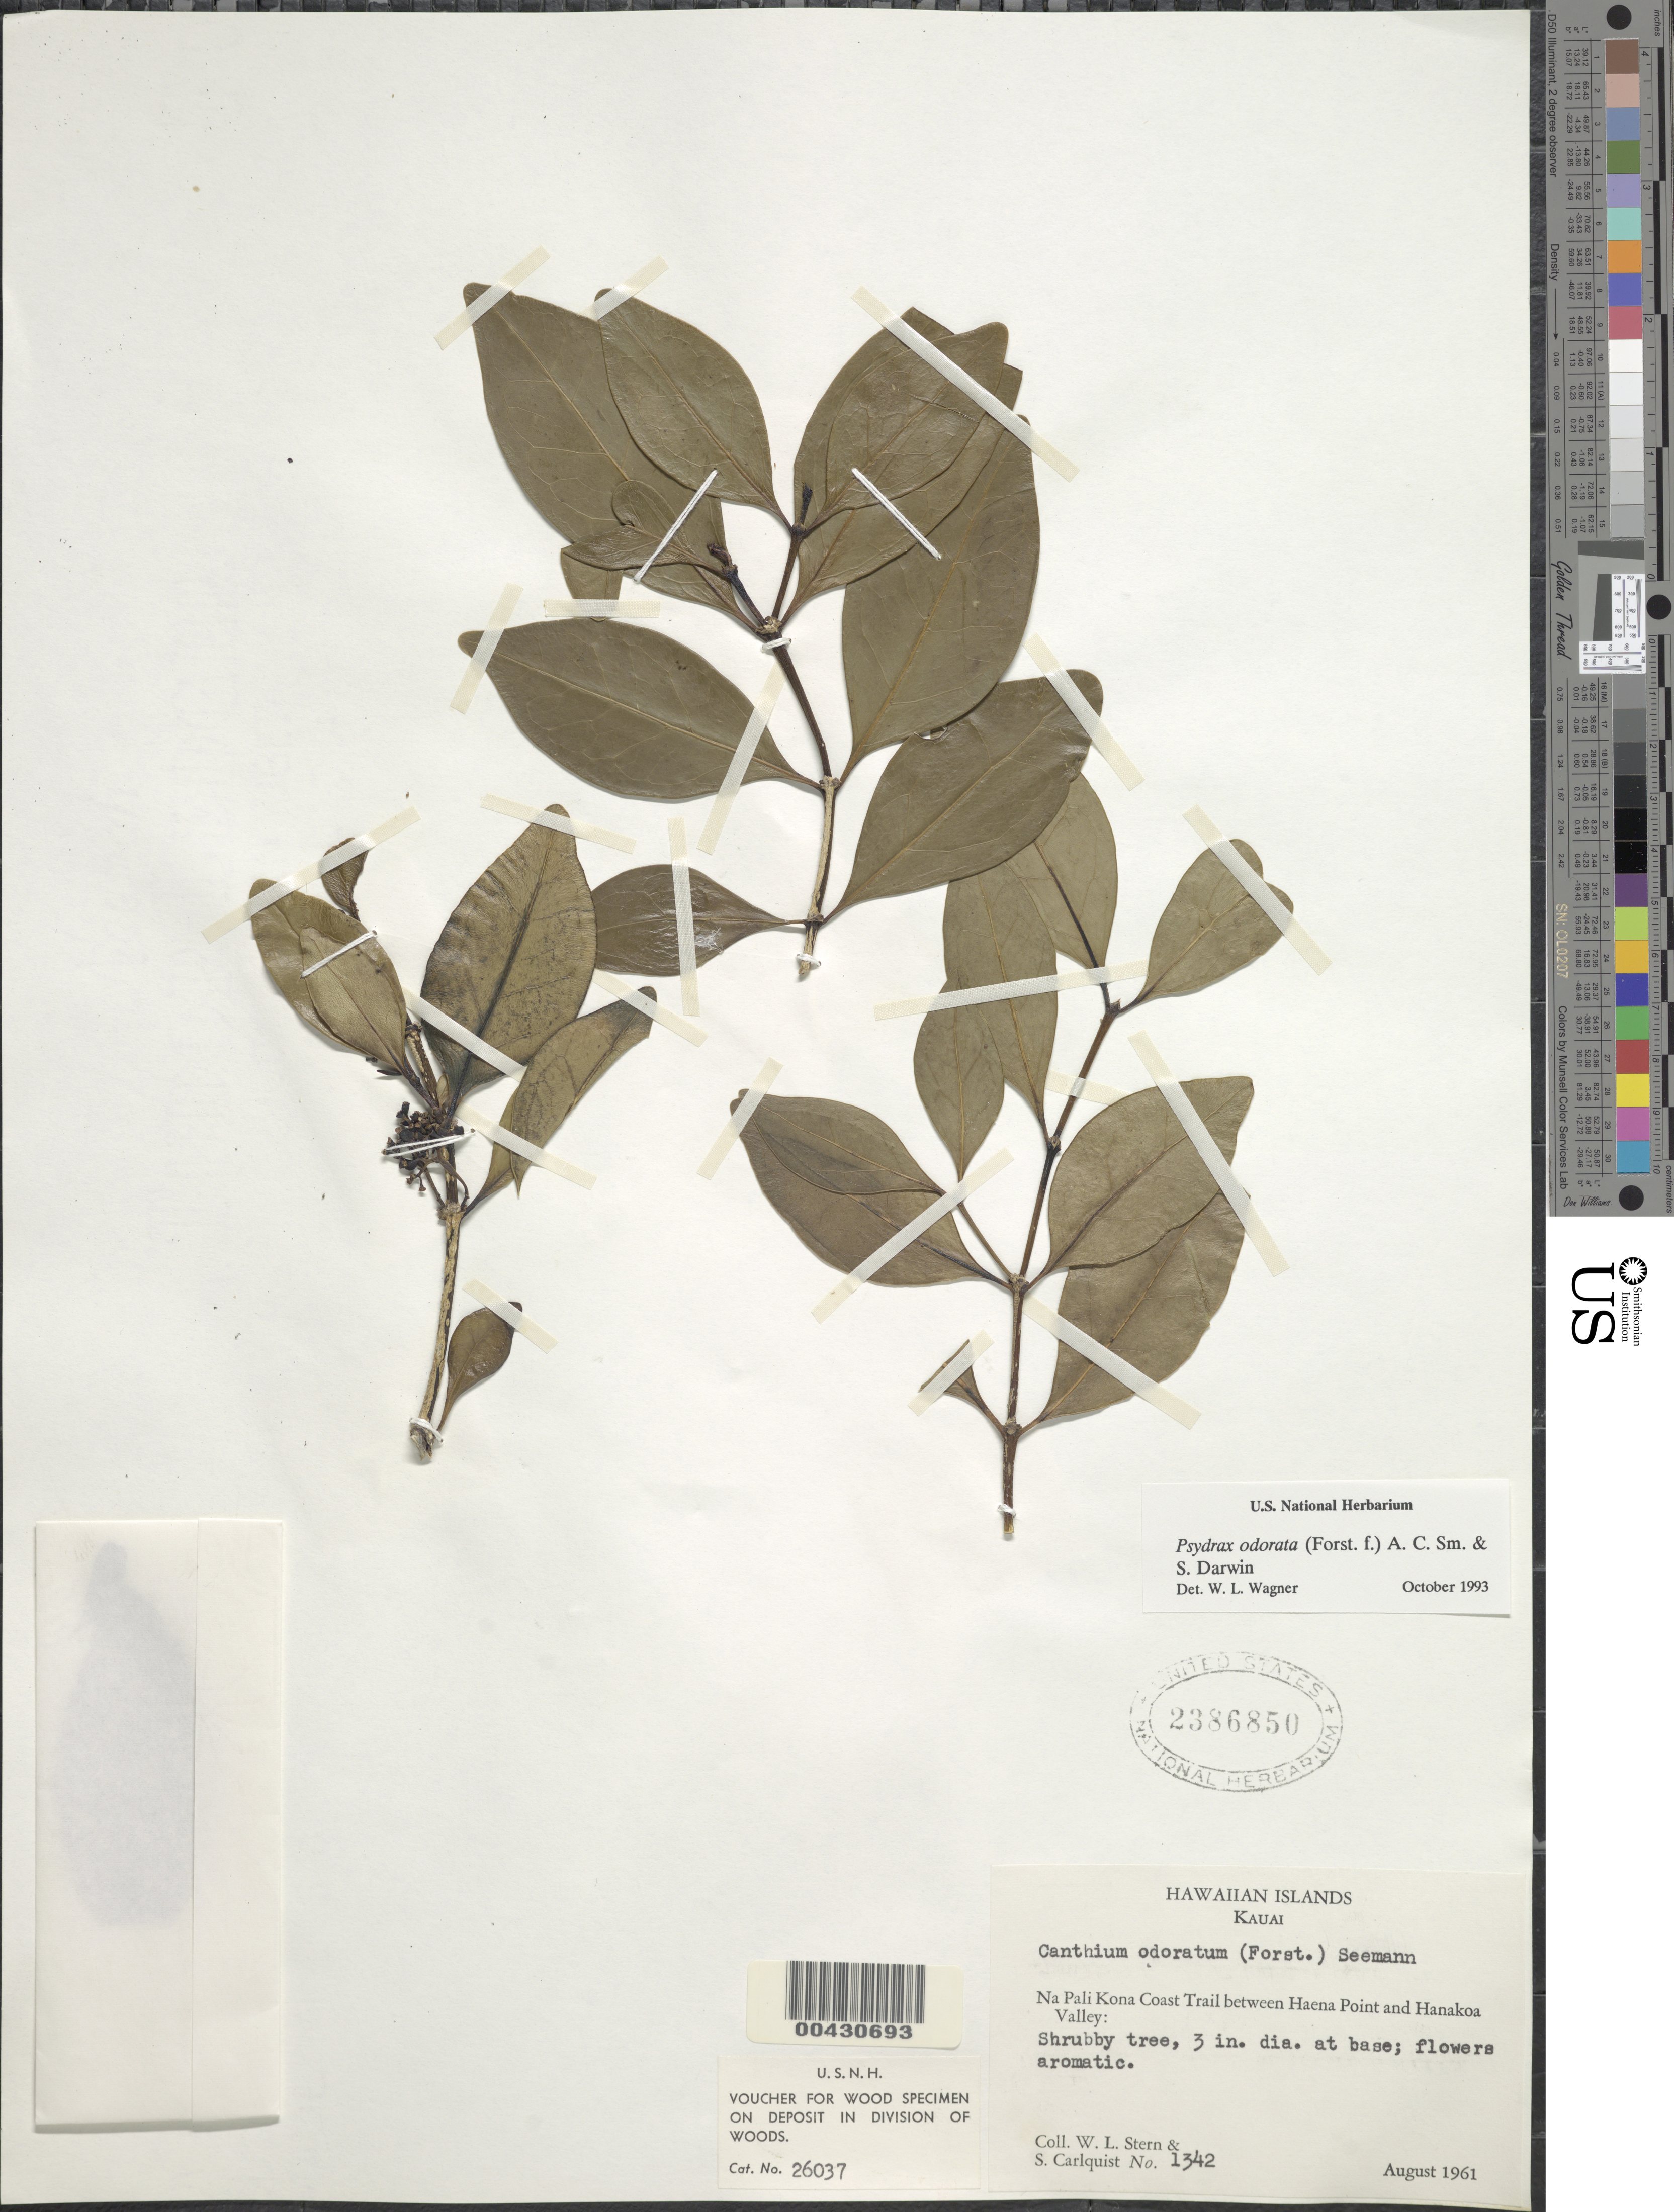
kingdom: Plantae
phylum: Tracheophyta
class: Magnoliopsida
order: Gentianales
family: Rubiaceae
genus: Psydrax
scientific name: Psydrax odorata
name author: (G. Forst.) A.C. Sm. & S.P. Darwin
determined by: Wagner, W. L., (BOT), Smithsonian Institution - National Museum of Natural History (UNITED STATES)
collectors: W. L. Stern & S. Carlquist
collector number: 1342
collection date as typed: Aug 1961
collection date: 1961-08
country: United States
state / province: Hawaii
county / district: Kauai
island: Kaua'i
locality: Na Pali Kona Coast Trail between Haena Point and Hanakoa Valley.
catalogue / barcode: US 2386850